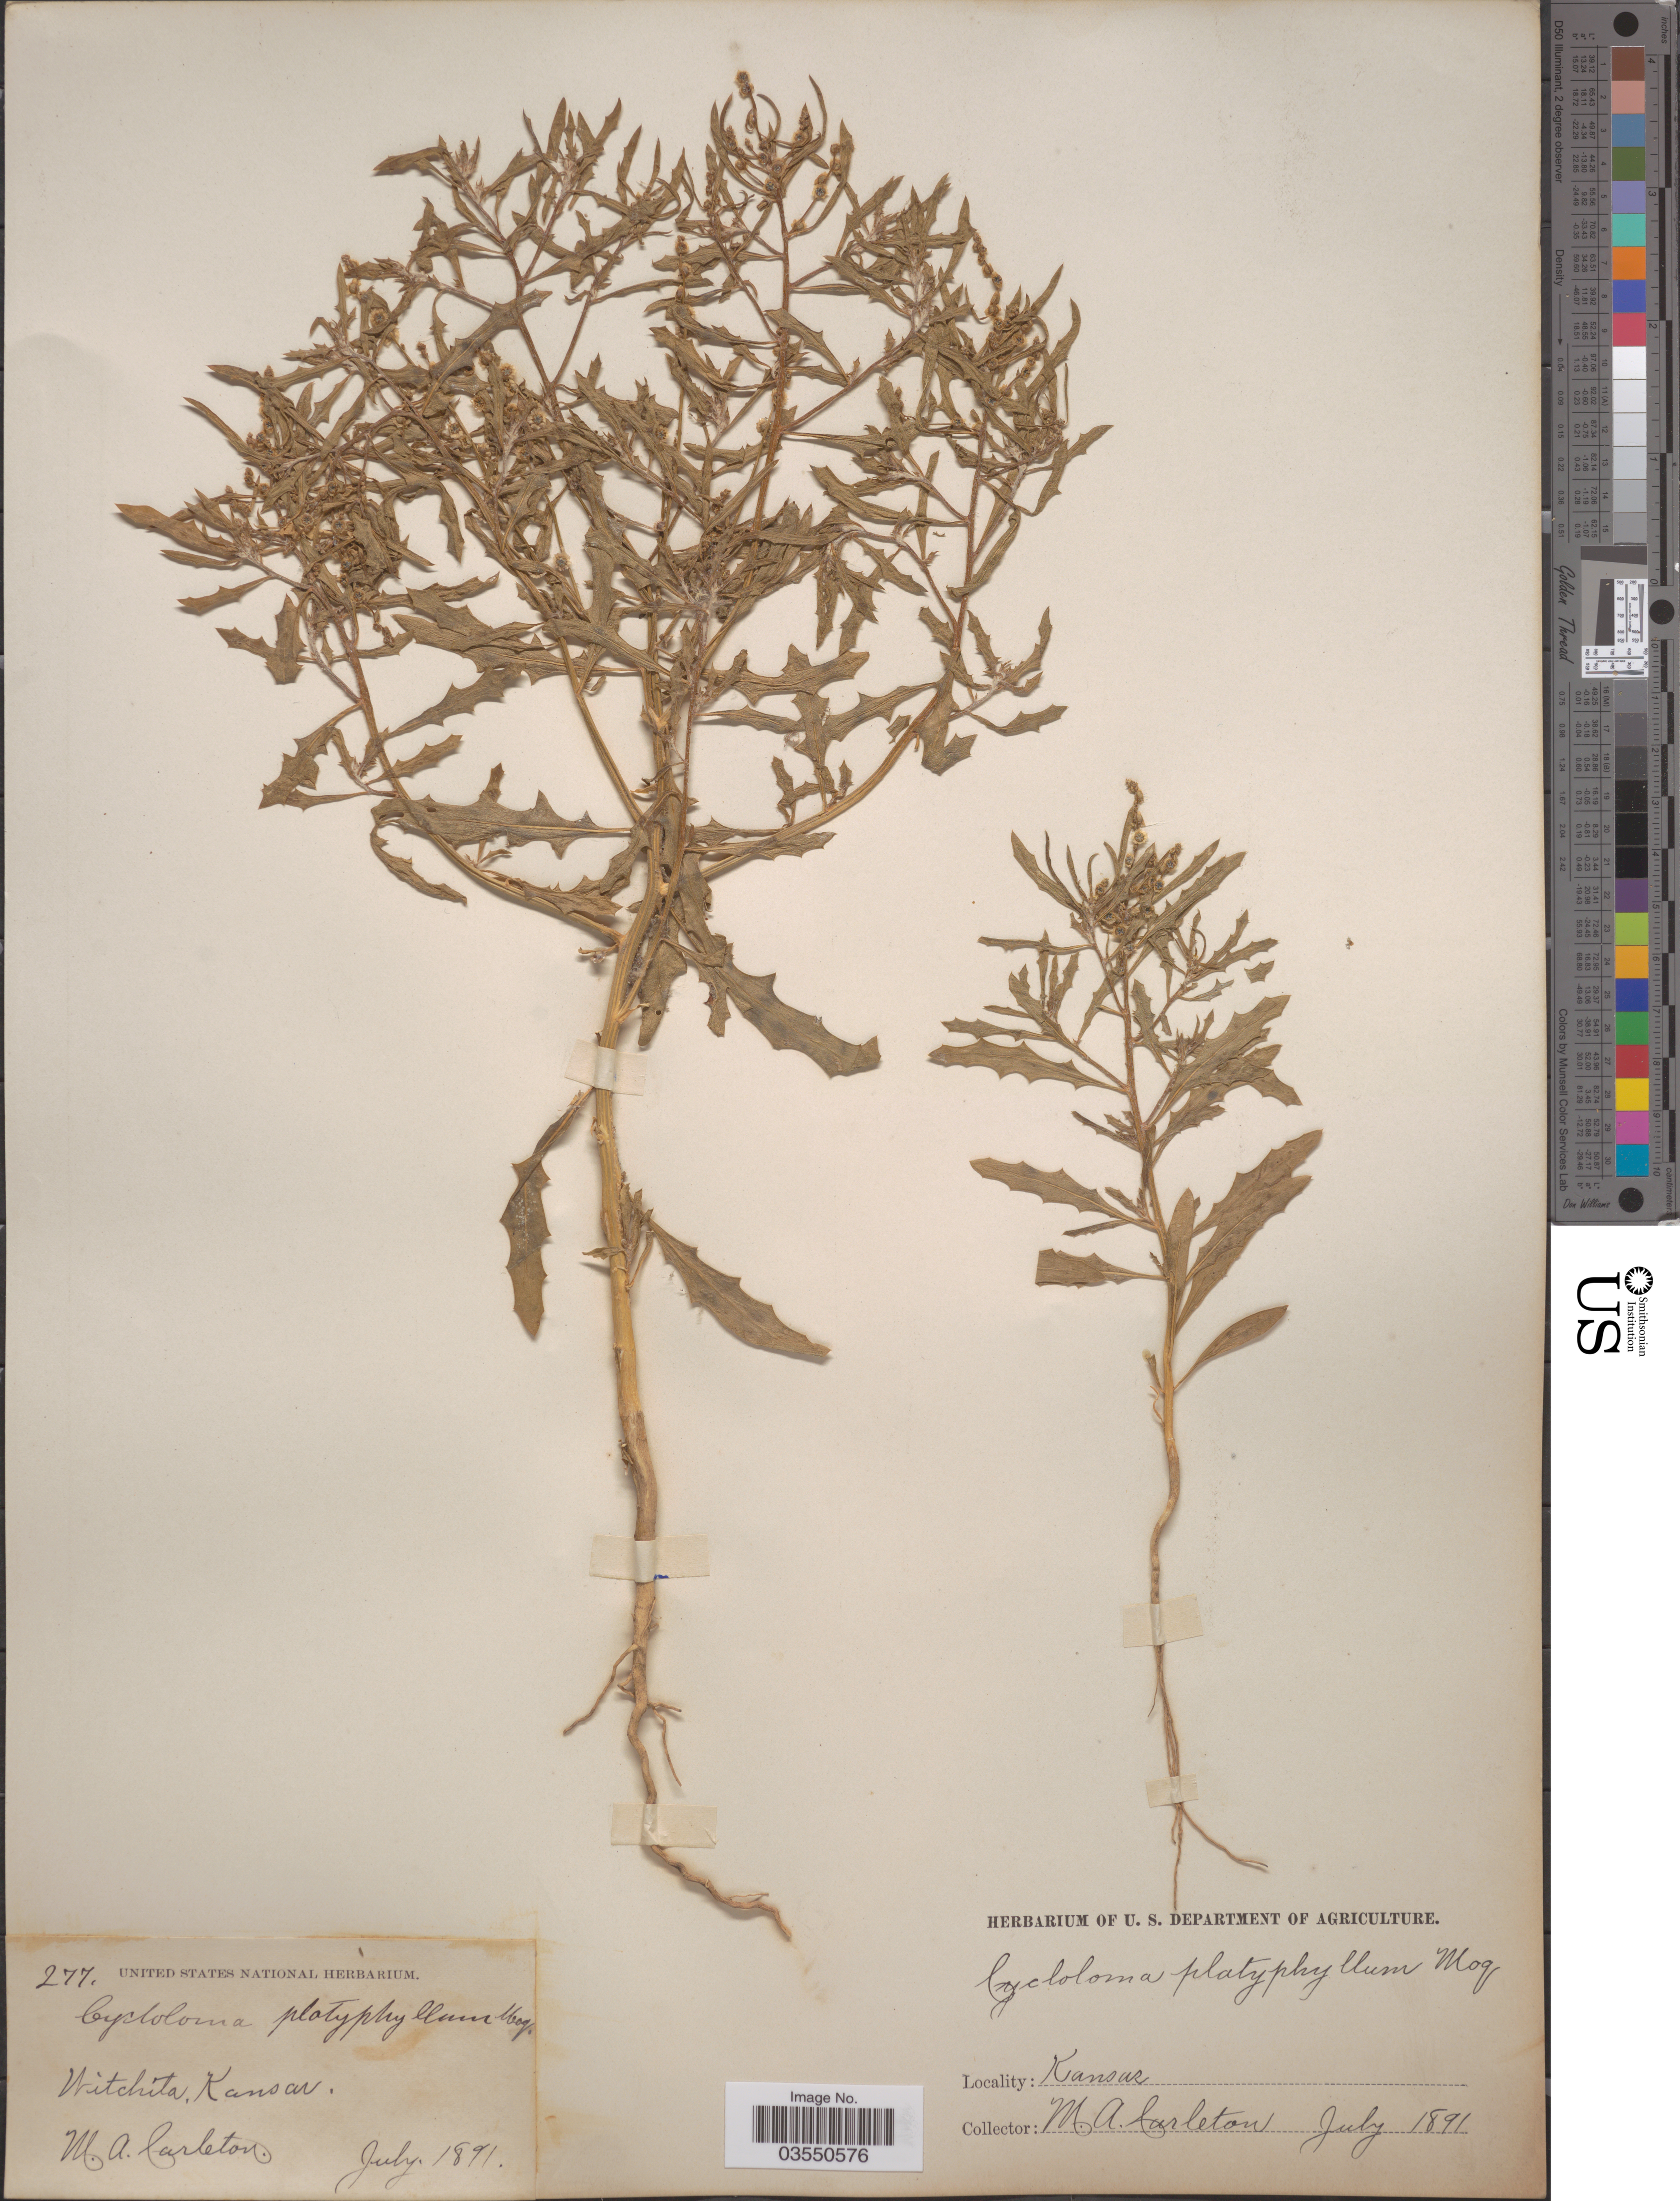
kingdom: Plantae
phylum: Tracheophyta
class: Magnoliopsida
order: Caryophyllales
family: Amaranthaceae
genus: Dysphania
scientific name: Dysphania atriplicifolia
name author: (Spreng.) G. Kadereit et al.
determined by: U.S. National Herbarium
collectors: M. A. Carleton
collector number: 277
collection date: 1891-07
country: United States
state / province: Kansas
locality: Witchita.